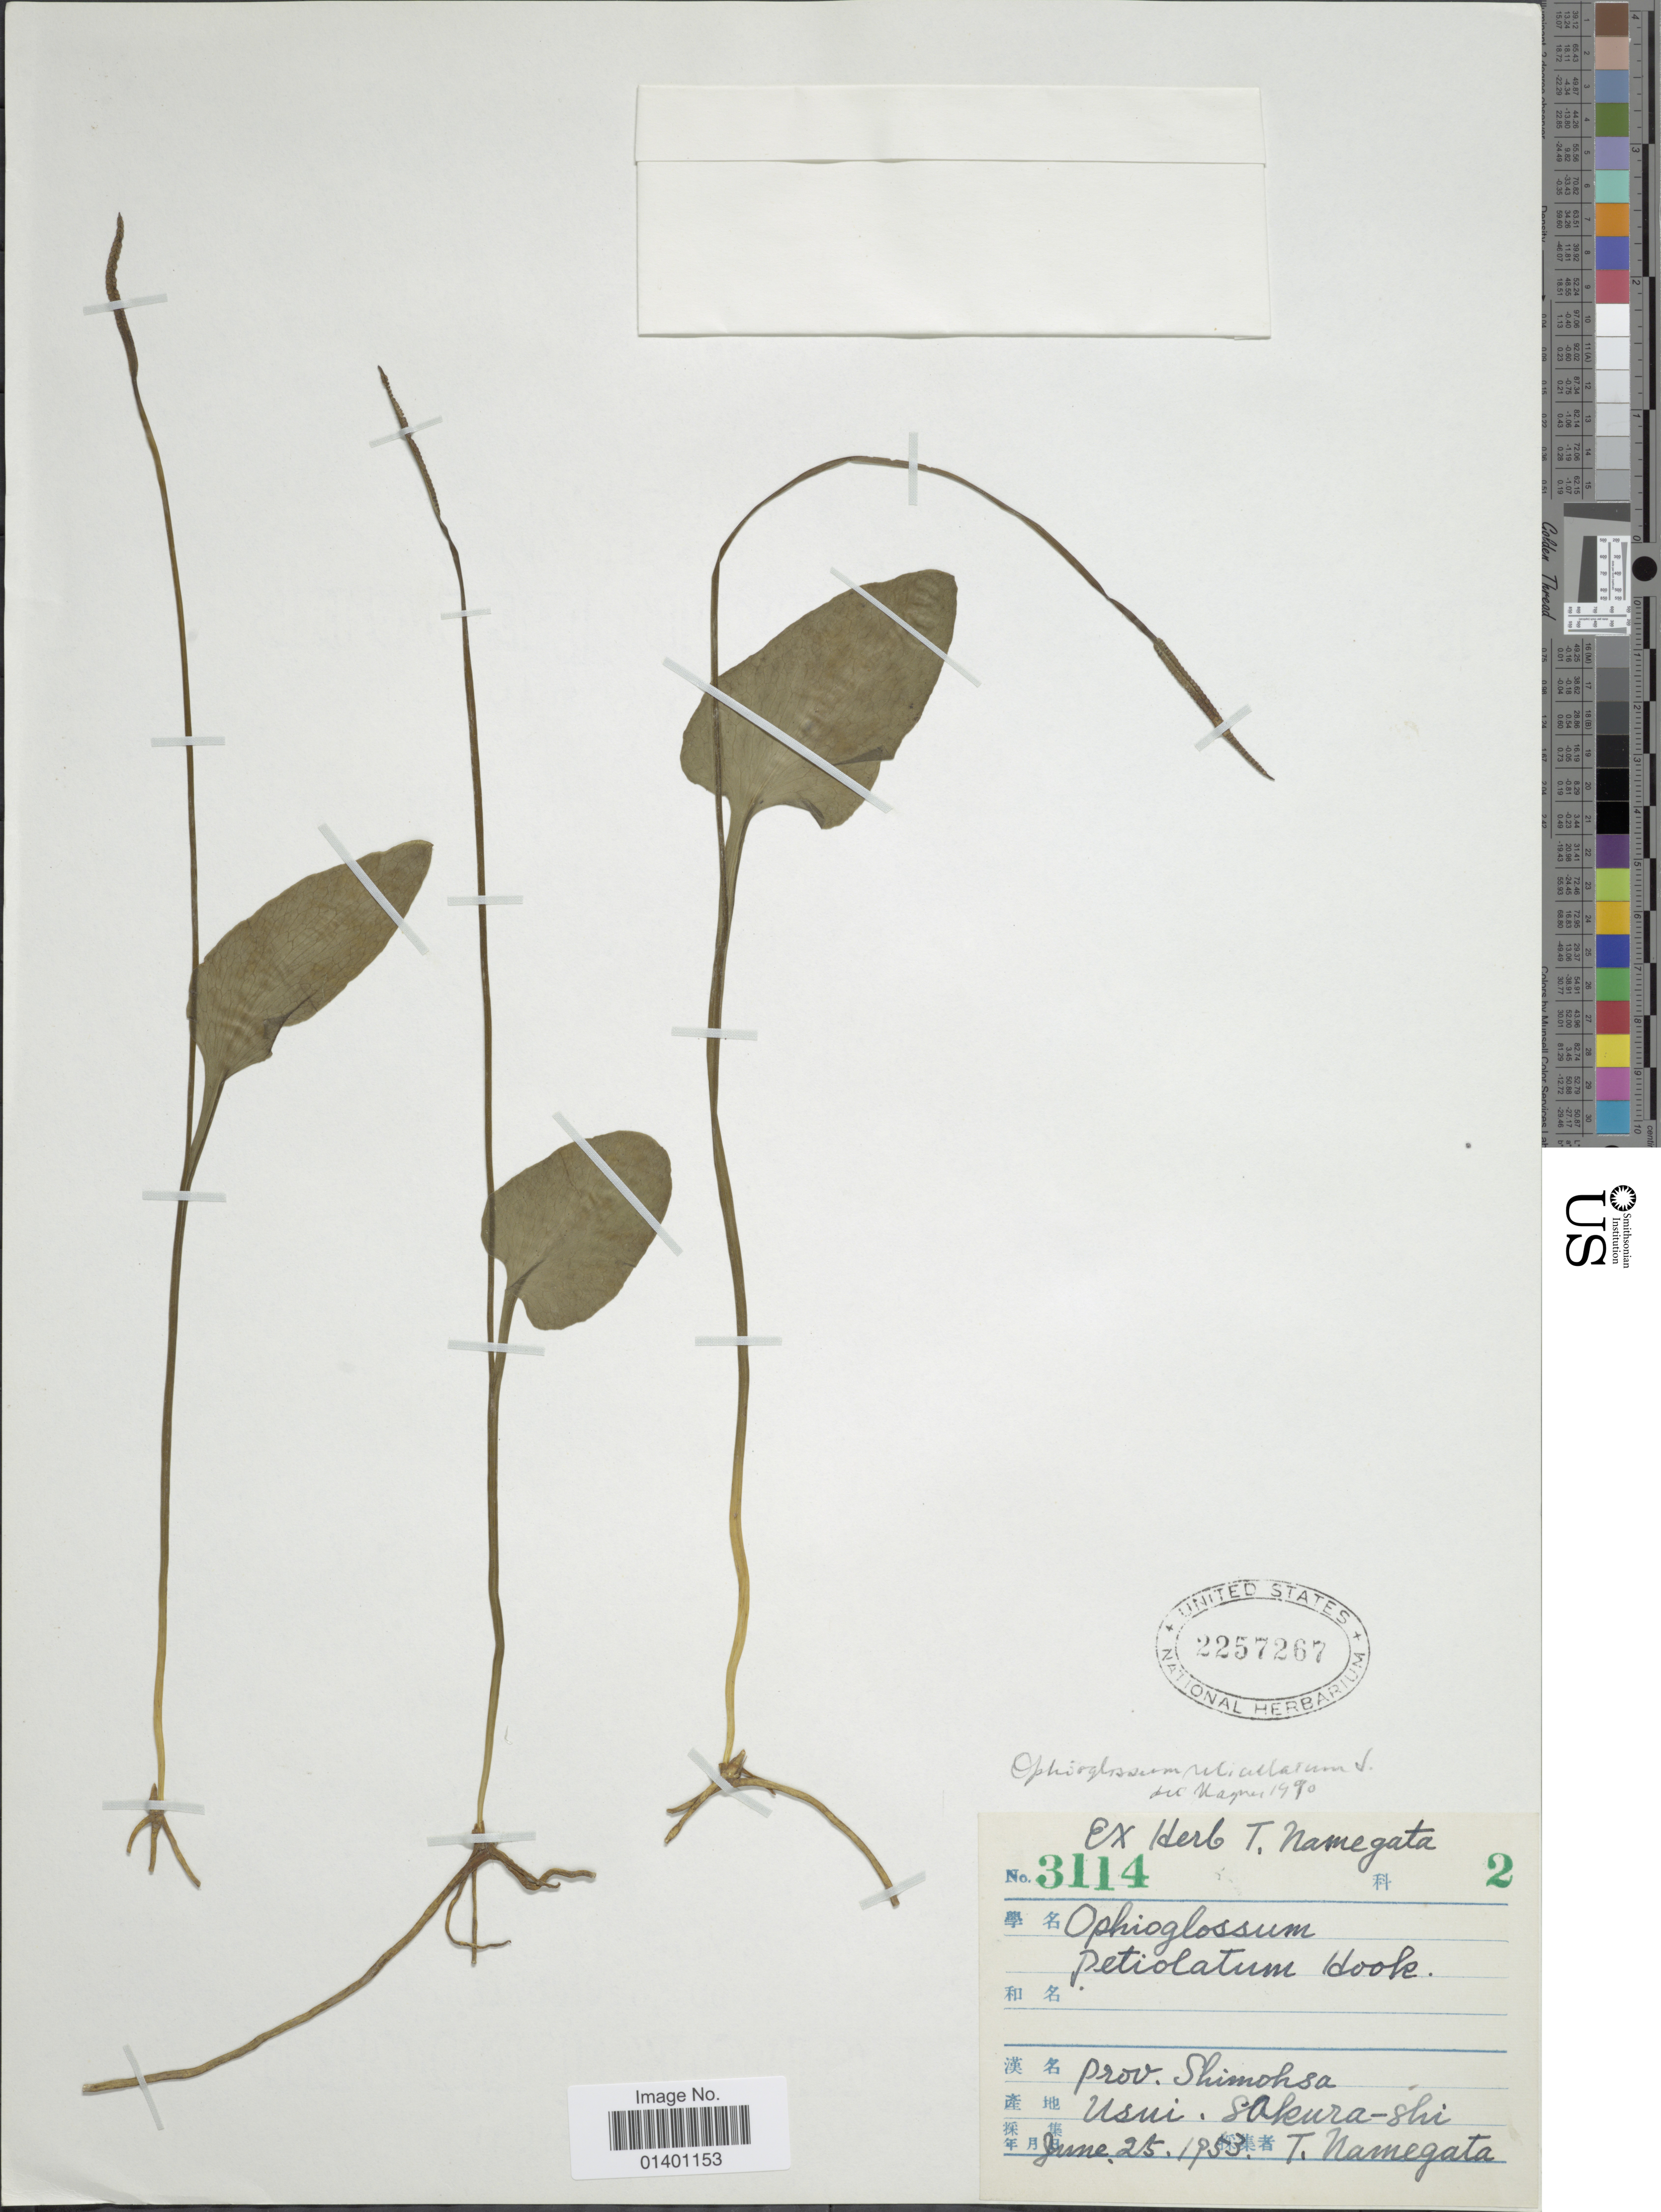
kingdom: Plantae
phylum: Tracheophyta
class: Polypodiopsida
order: Ophioglossales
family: Ophioglossaceae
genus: Ophioglossum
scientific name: Ophioglossum reticulatum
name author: L.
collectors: T. Namegata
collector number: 3114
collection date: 1953-06-25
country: Japan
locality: Prov. Shimohsa, Usui, Sakura-shi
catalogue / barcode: US 2257267